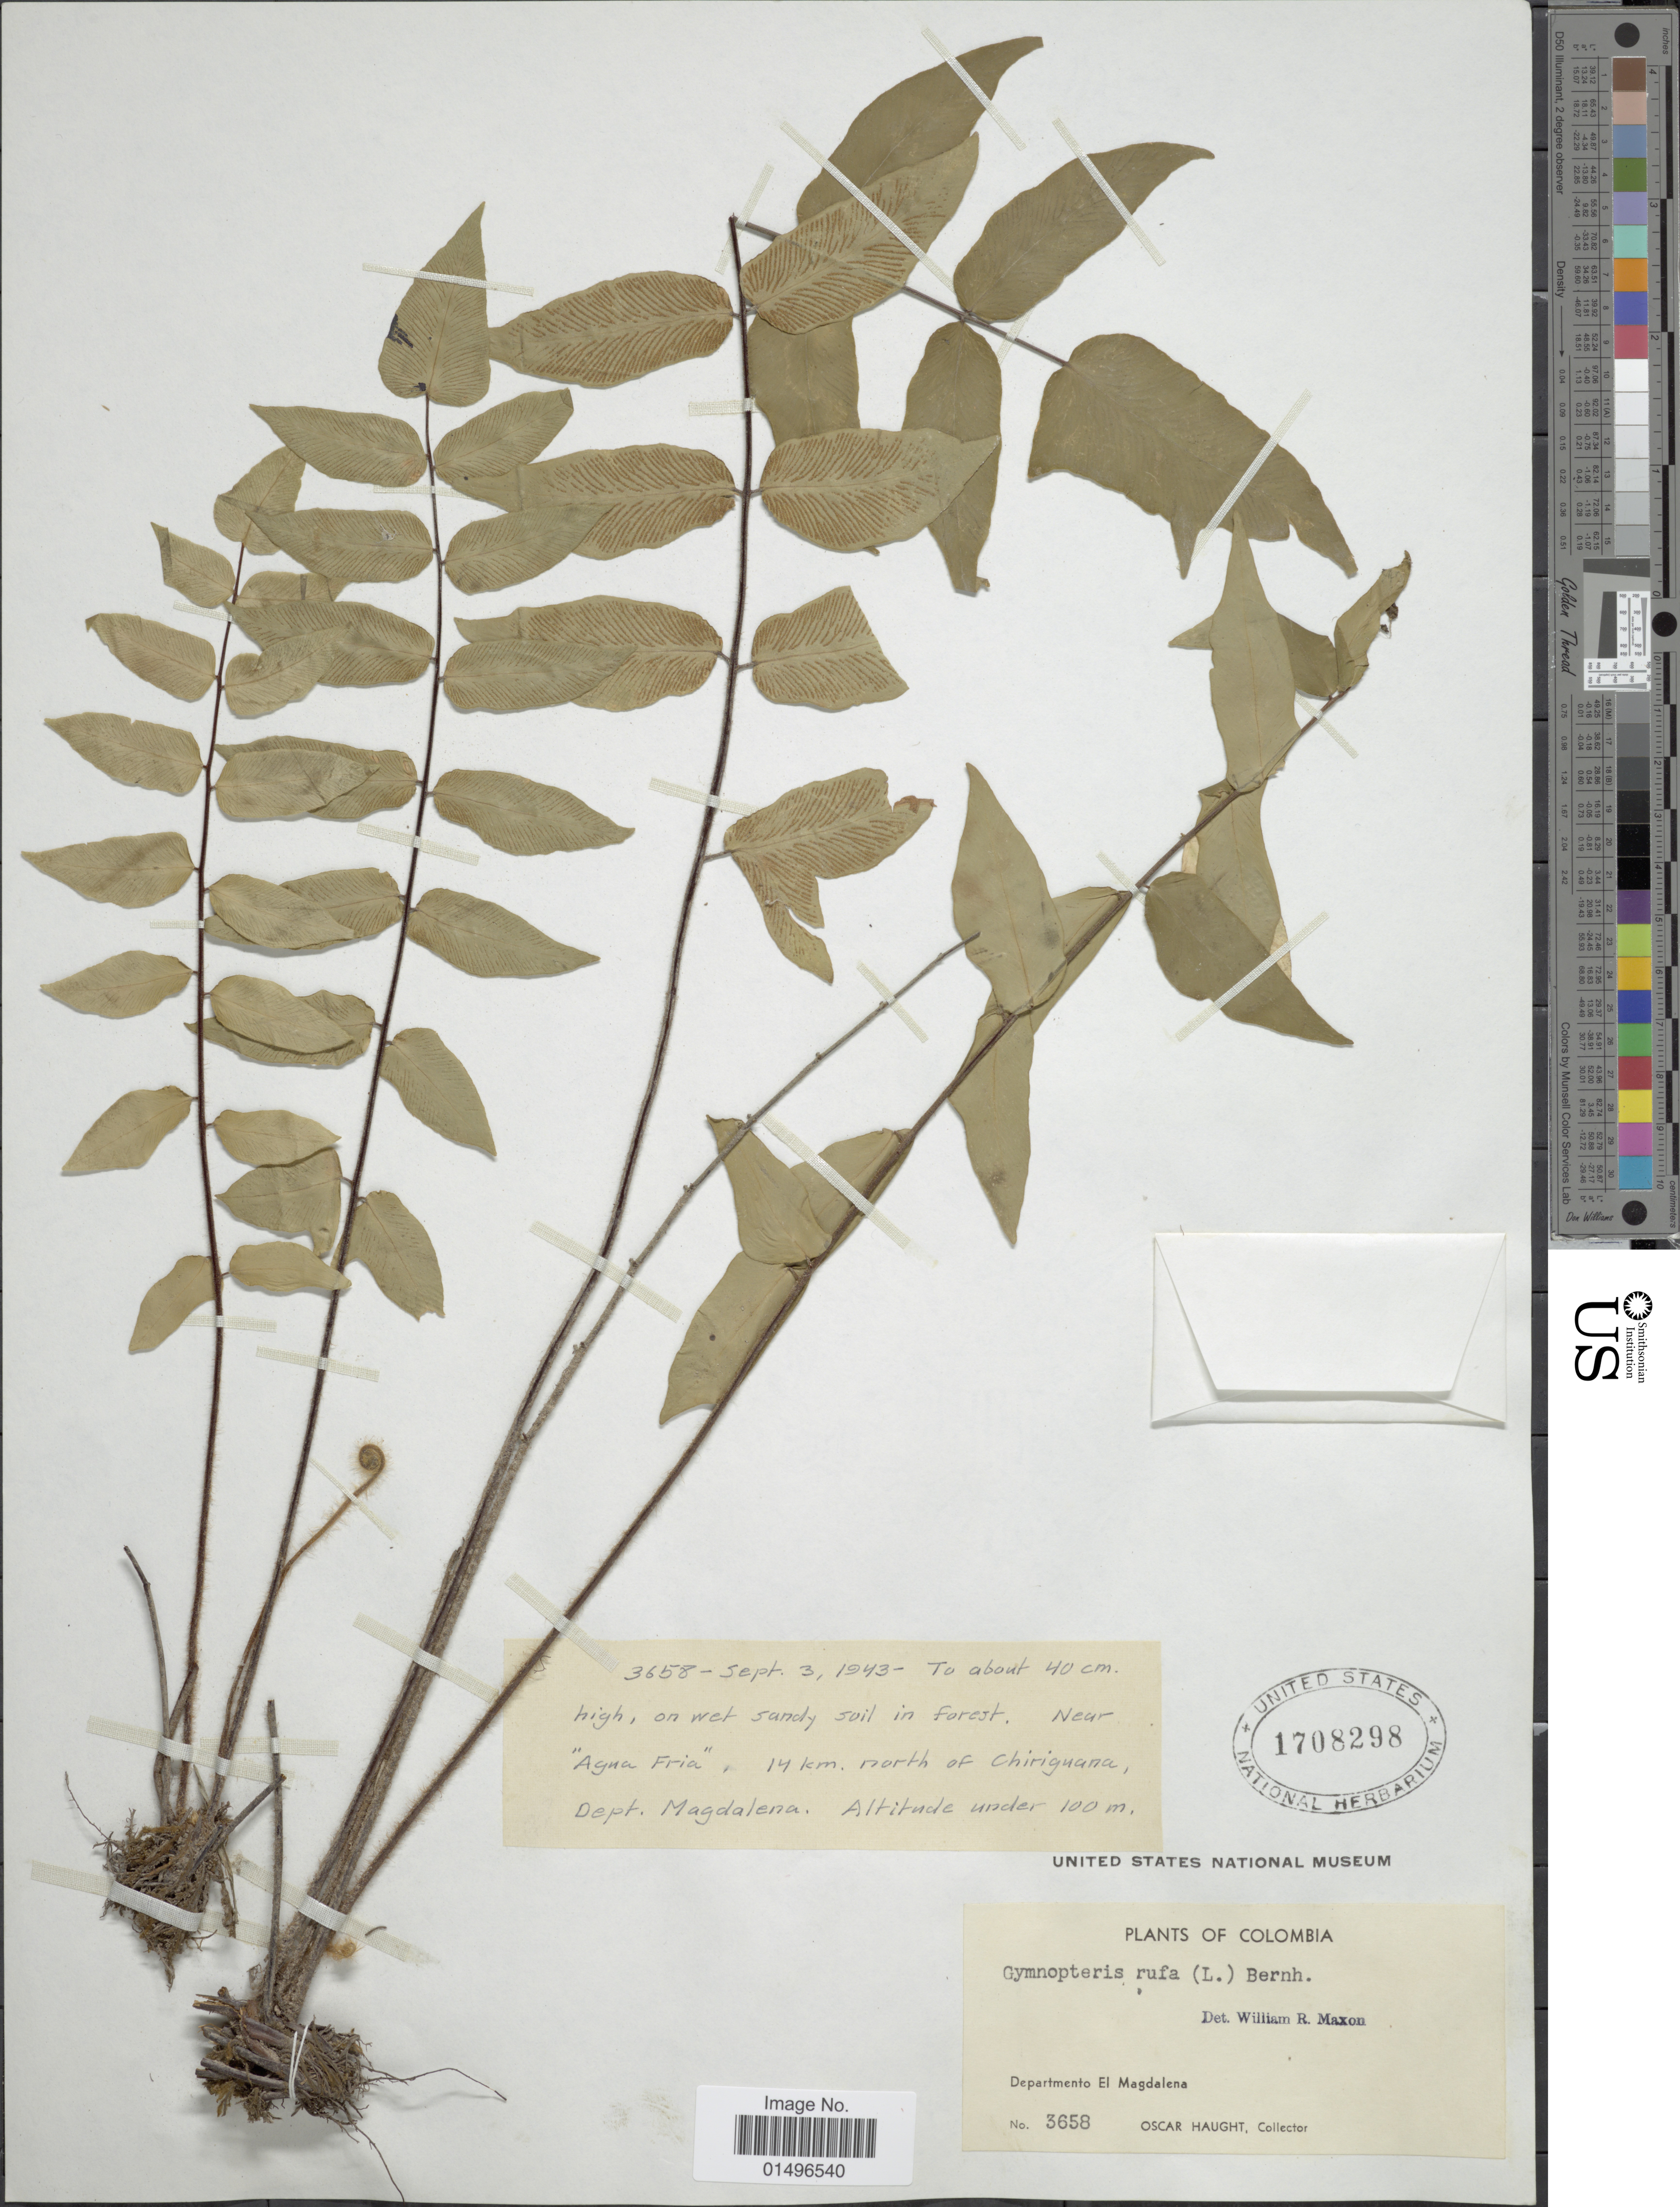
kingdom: Plantae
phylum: Tracheophyta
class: Polypodiopsida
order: Polypodiales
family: Pteridaceae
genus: Hemionitis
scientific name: Hemionitis rufa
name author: (L.) Sw.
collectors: O. L. Haught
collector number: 3658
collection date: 1943-09-03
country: Colombia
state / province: Magdalena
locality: Colombia, Departmento El Magdalena, near "Agna Fria" 14 km. north of Chiriguana.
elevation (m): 100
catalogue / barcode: US 1708298